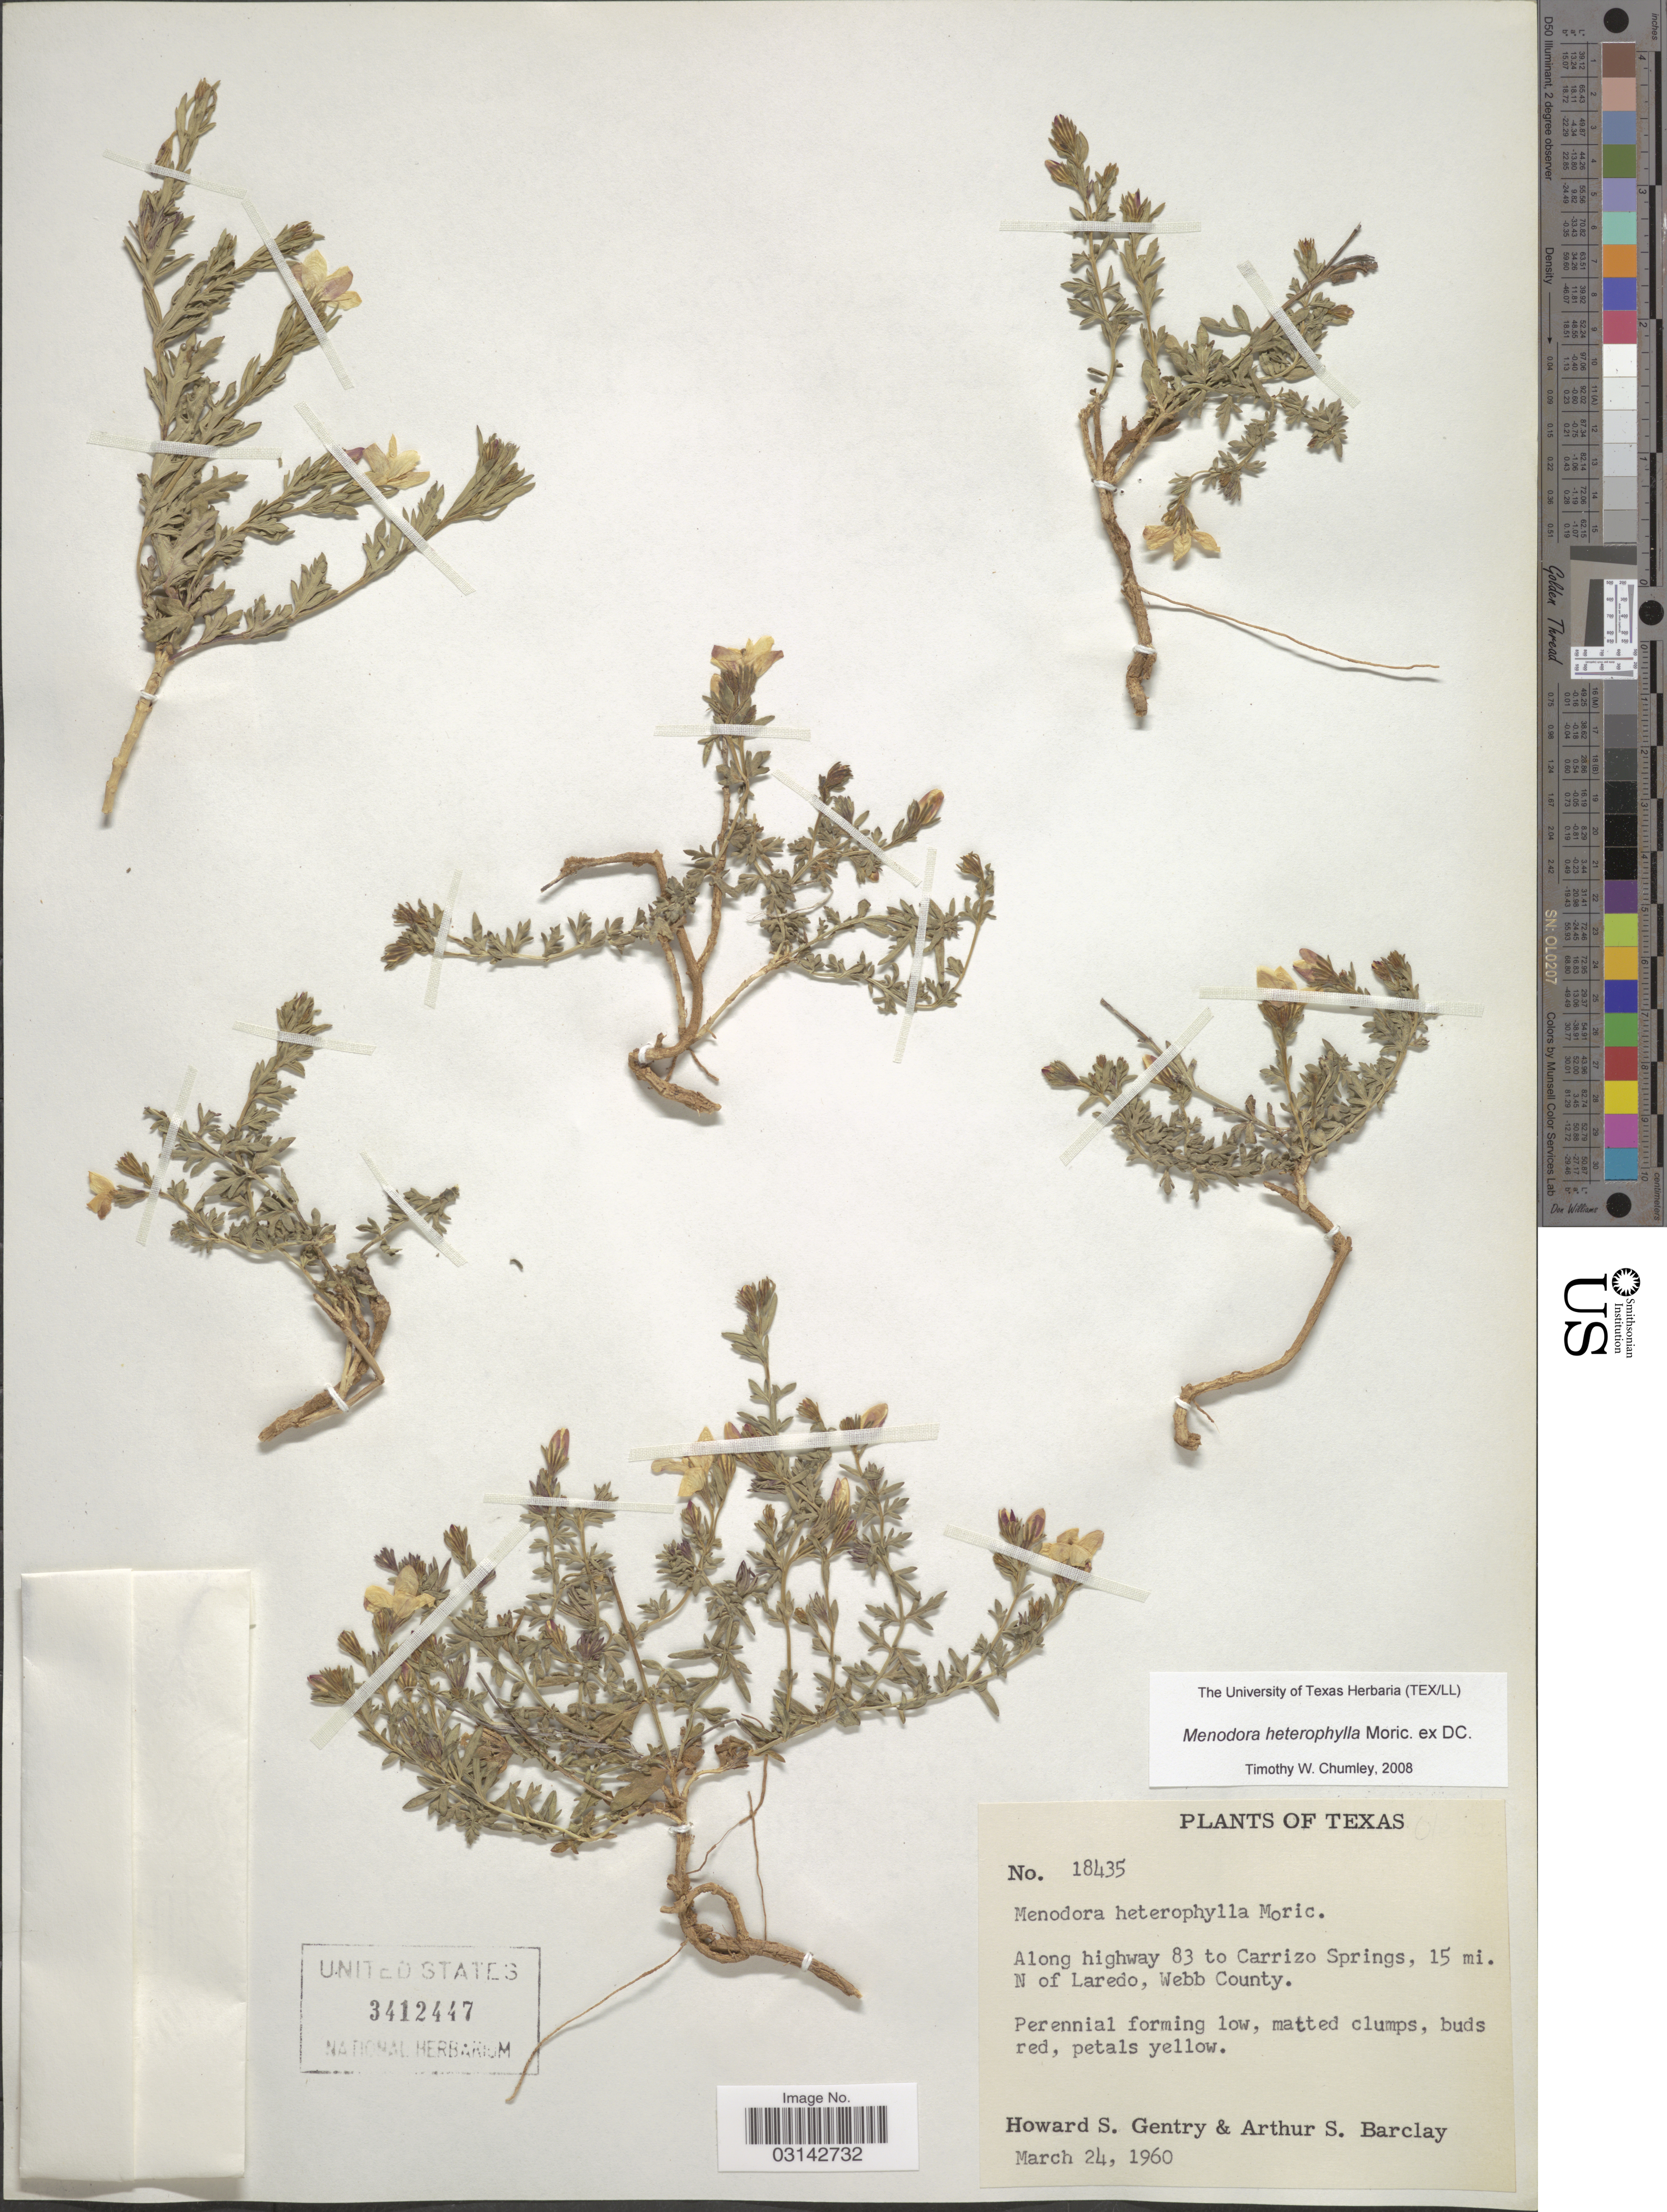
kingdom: Plantae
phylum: Tracheophyta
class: Magnoliopsida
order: Lamiales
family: Oleaceae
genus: Menodora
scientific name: Menodora heterophylla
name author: Moric. ex A. DC.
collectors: H. S. Gentry & A. S. Barclay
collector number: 18435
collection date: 1960-03-24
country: United States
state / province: Texas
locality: Along highway 83 to Carrizo Springs, 15 mi. N of Laredo, Webb County.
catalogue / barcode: US 3412447